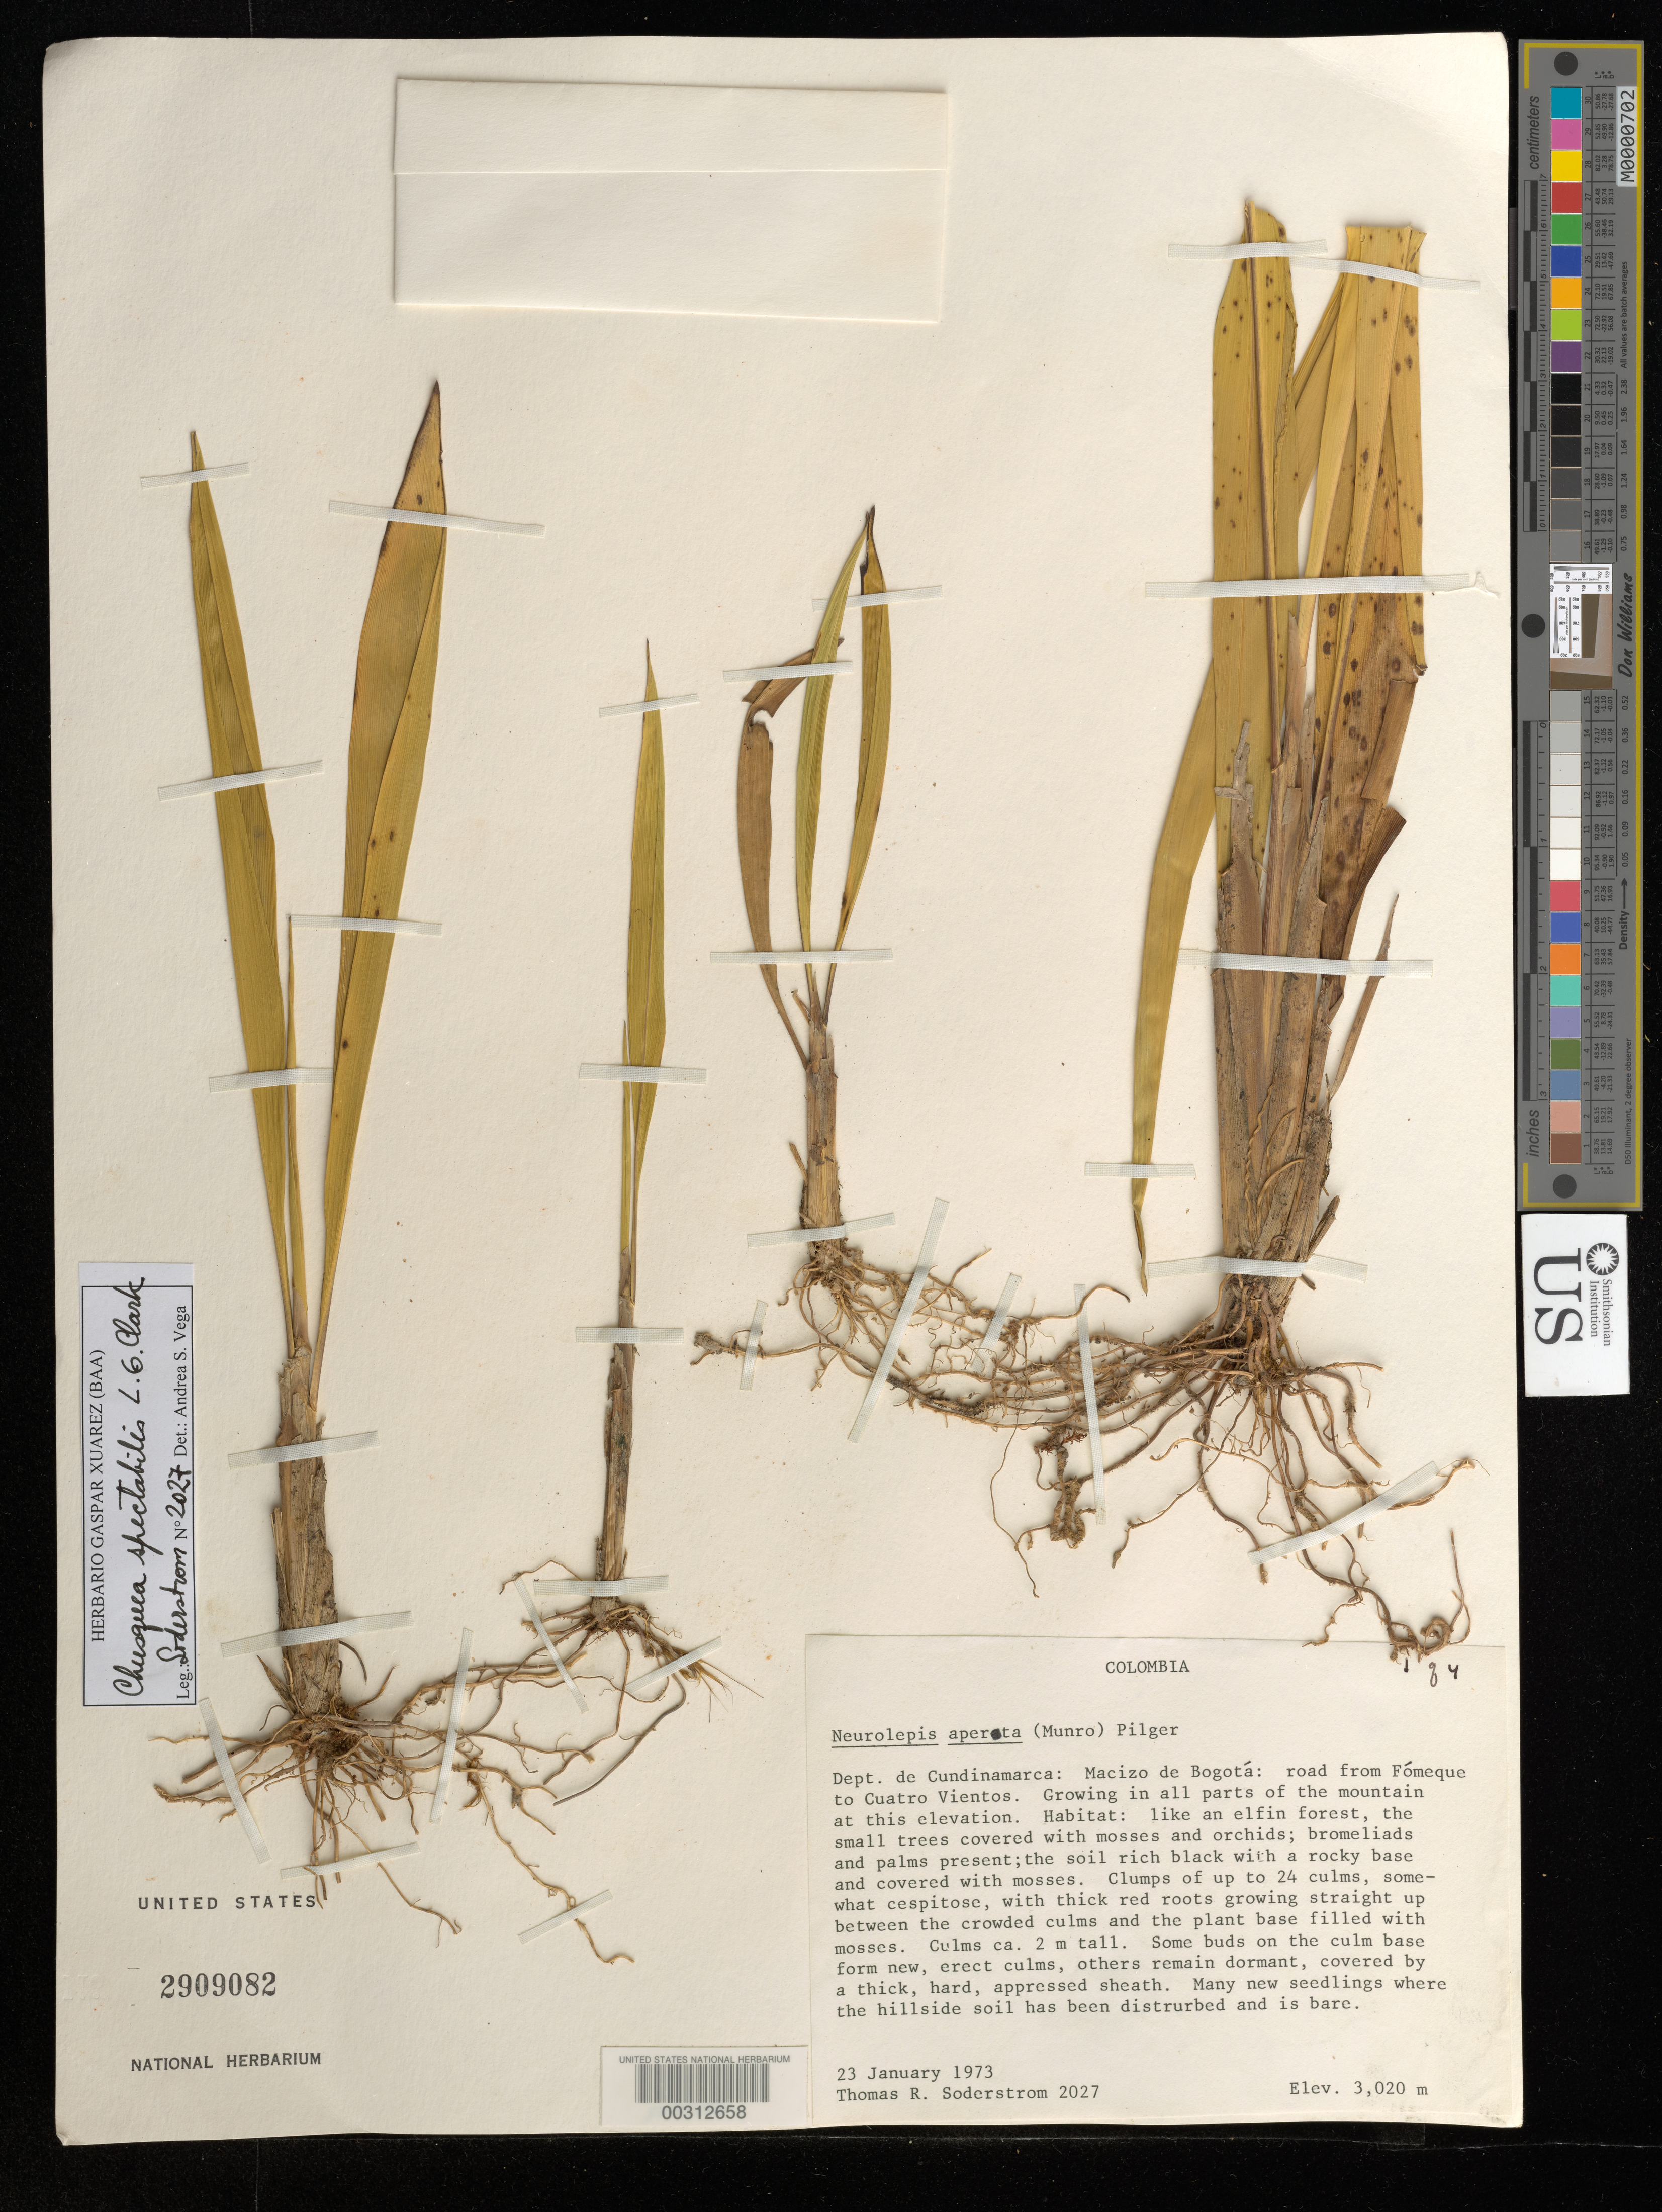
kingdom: Plantae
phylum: Tracheophyta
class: Liliopsida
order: Poales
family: Poaceae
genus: Chusquea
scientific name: Chusquea spectabilis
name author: L.G. Clark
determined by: Vega, A. S.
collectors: T. R. Soderstrom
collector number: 2027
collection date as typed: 23 Jan 1973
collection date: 1973-01-23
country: Colombia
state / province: Cundinamarca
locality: Macizo de Bogota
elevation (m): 3020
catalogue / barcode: US 2909082